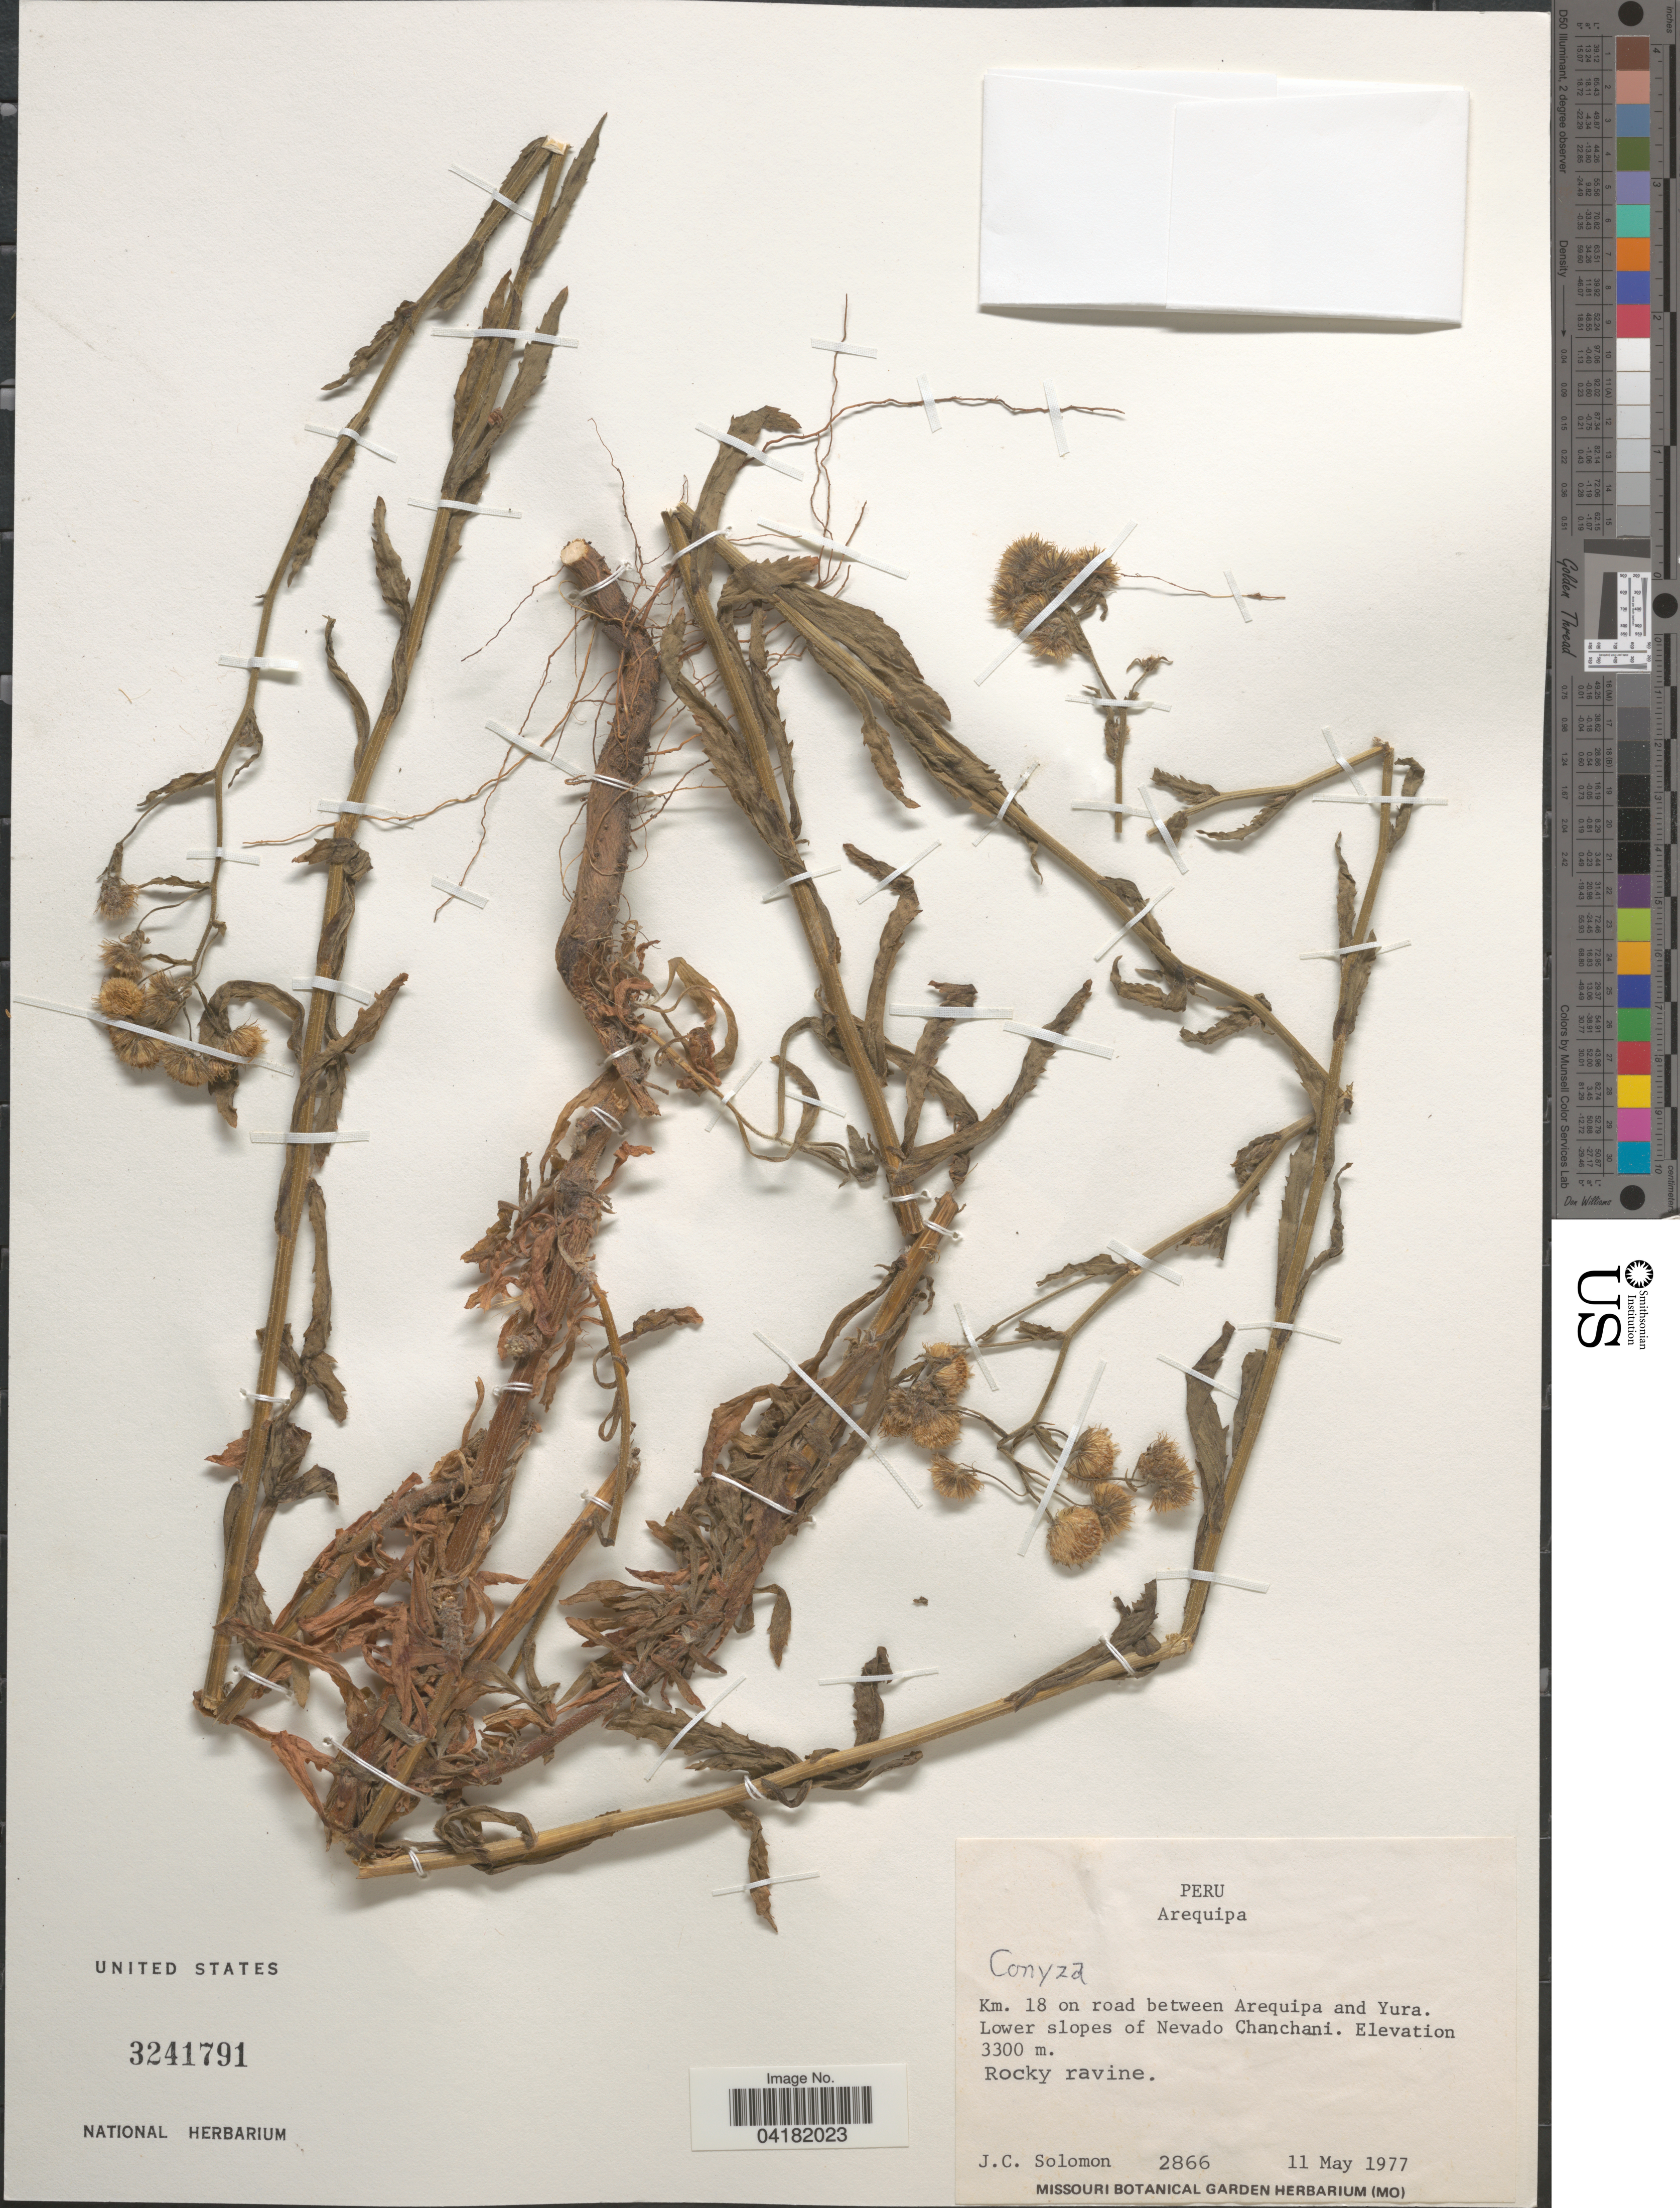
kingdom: Plantae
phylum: Tracheophyta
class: Magnoliopsida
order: Asterales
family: Asteraceae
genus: Conyza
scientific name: Conyza sp.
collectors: J. C. Solomon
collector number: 2866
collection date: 1977-05-11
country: Peru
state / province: Arequipa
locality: Km. 18 on road between Arequipa and Yura. Lower slopes of Nevado Chanchani.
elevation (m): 3300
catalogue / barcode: US 3241791